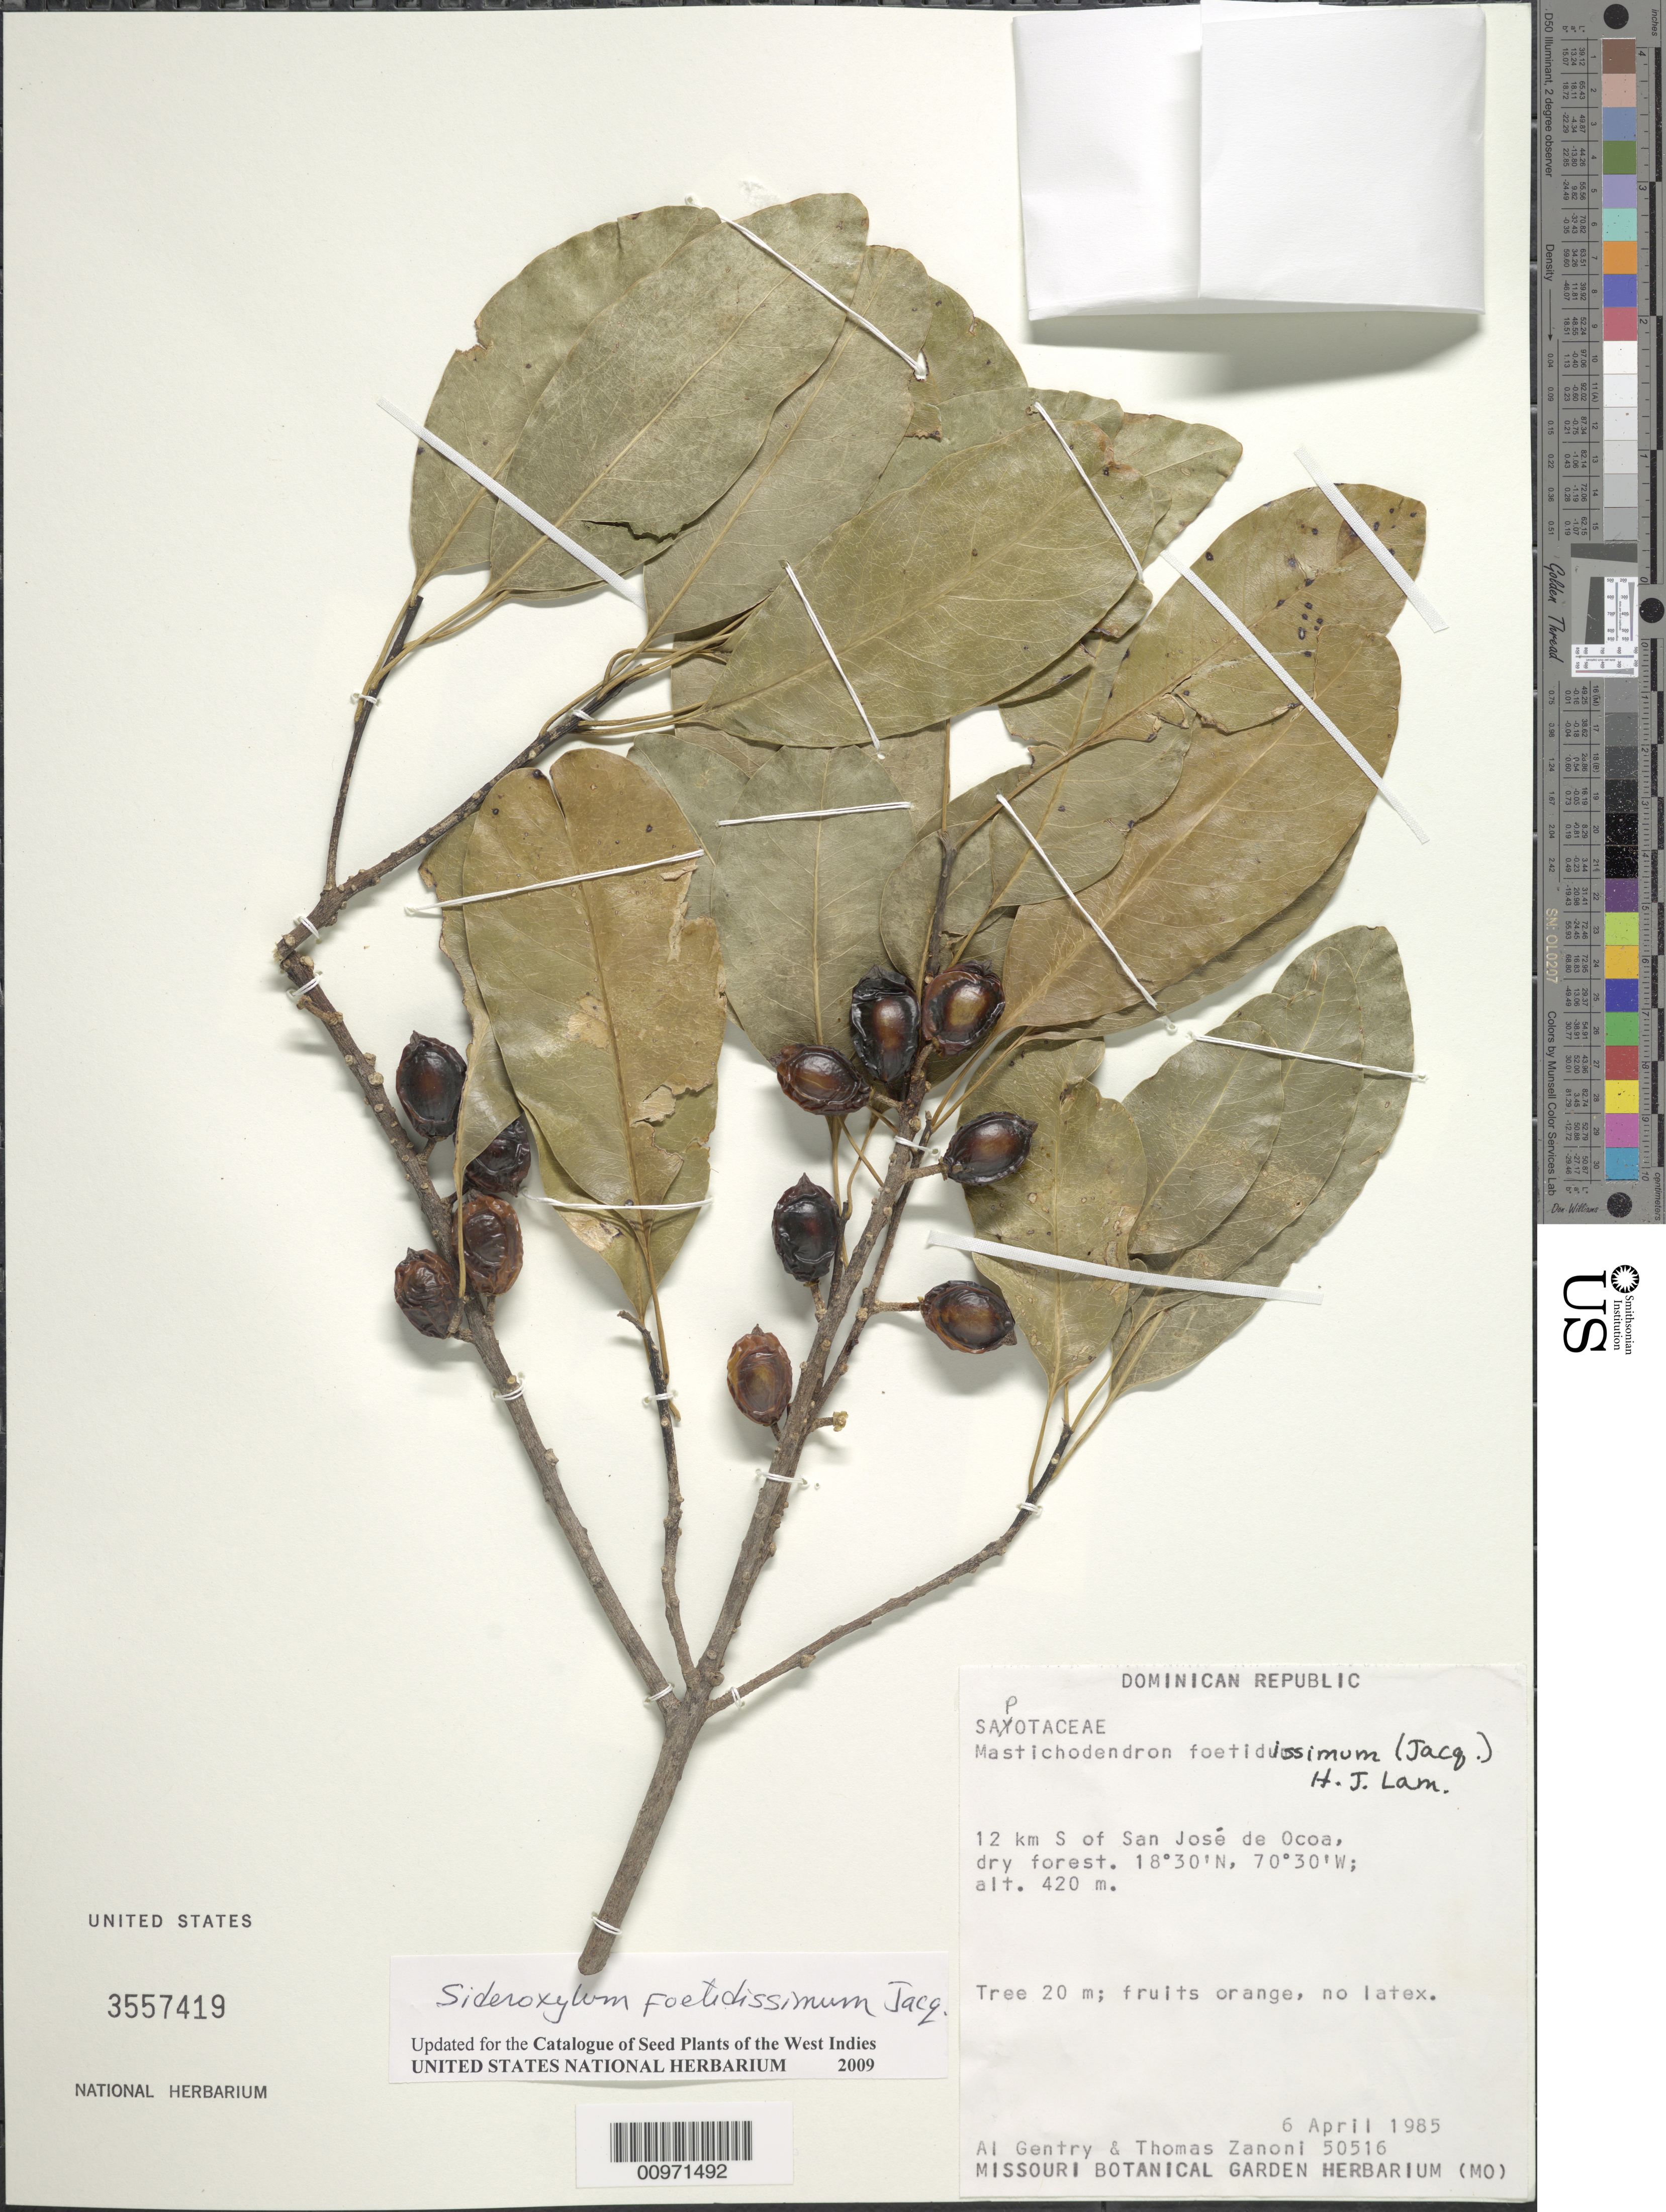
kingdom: Plantae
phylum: Tracheophyta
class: Magnoliopsida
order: Ericales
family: Sapotaceae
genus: Sideroxylon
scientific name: Sideroxylon foetidissimum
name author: Jacq.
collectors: A. H. Gentry & T. A. Zanoni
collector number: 50516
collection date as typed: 06 Apr 1985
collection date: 1985-04-06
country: Dominican Republic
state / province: Peravia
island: Hispaniola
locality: San José de Ocoa, 12 km S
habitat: Dry forest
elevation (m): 420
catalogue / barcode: US 3557419